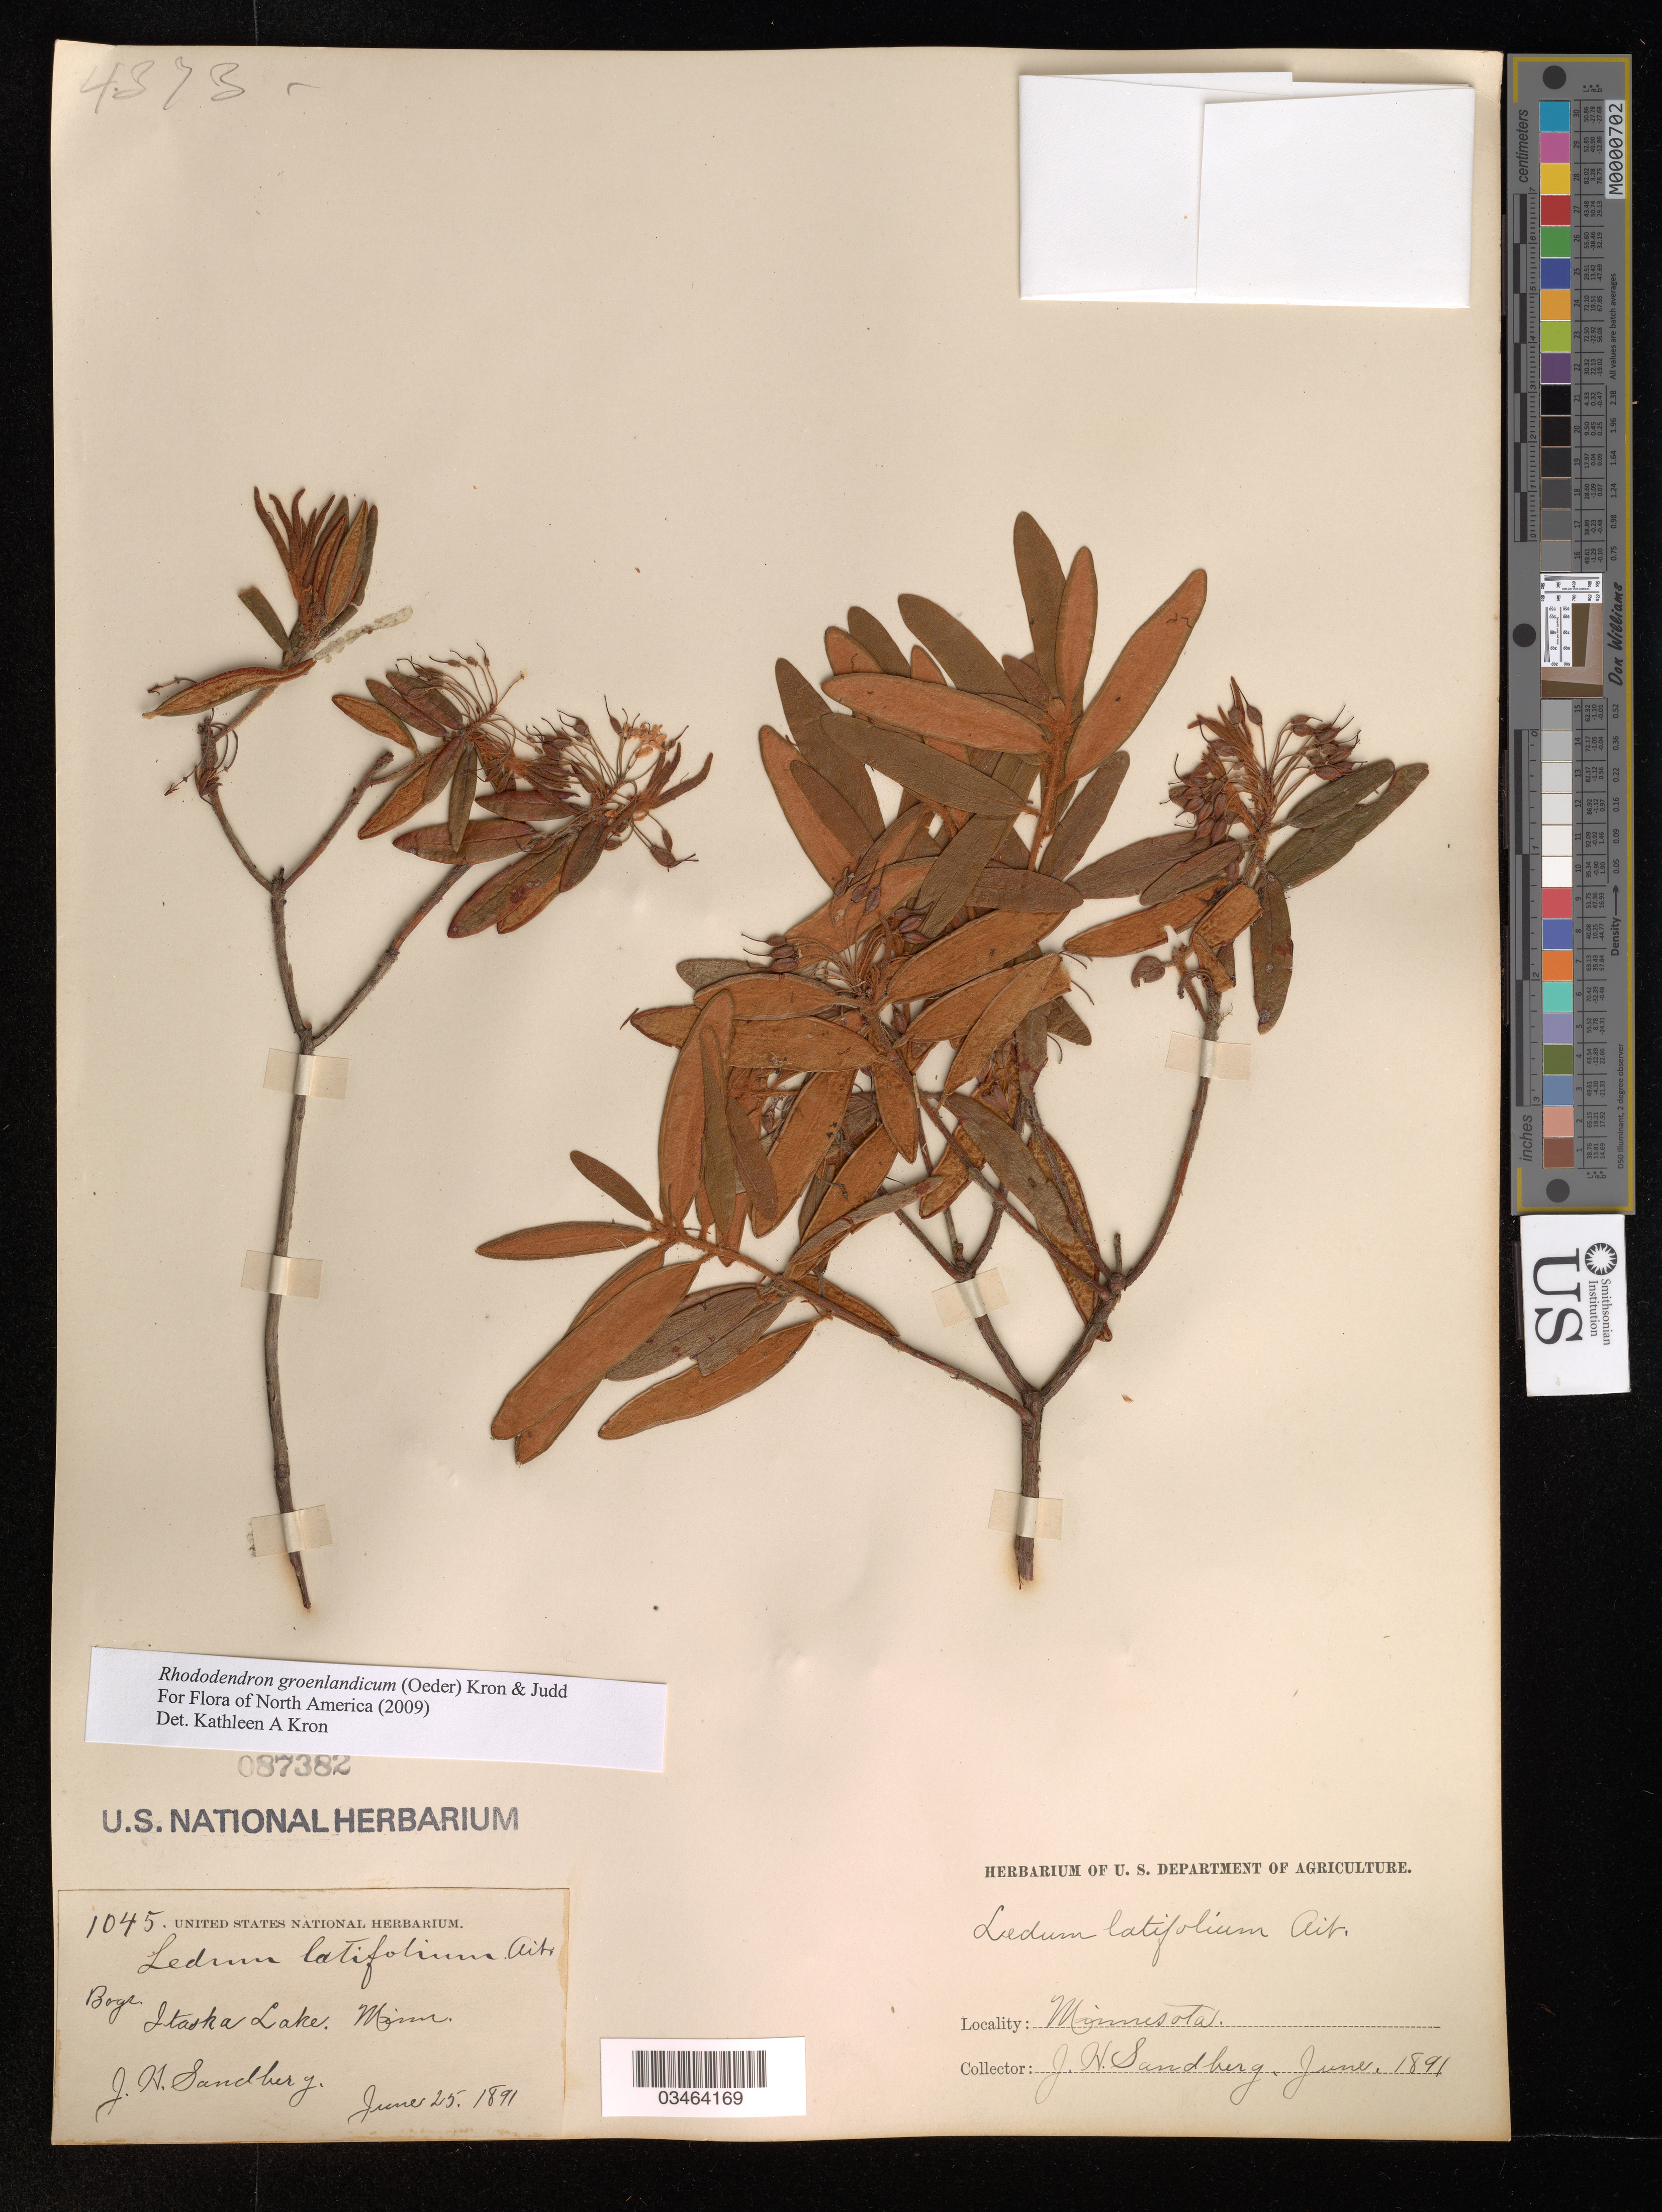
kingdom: Plantae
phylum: Tracheophyta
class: Magnoliopsida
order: Ericales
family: Ericaceae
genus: Rhododendron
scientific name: Rhododendron groenlandicum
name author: (Oeder) Kron & Judd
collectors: J. Sandberg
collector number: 1045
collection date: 1891-06-25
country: United States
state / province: Minnesota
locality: Bogs Itaska Lake.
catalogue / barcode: US 87382